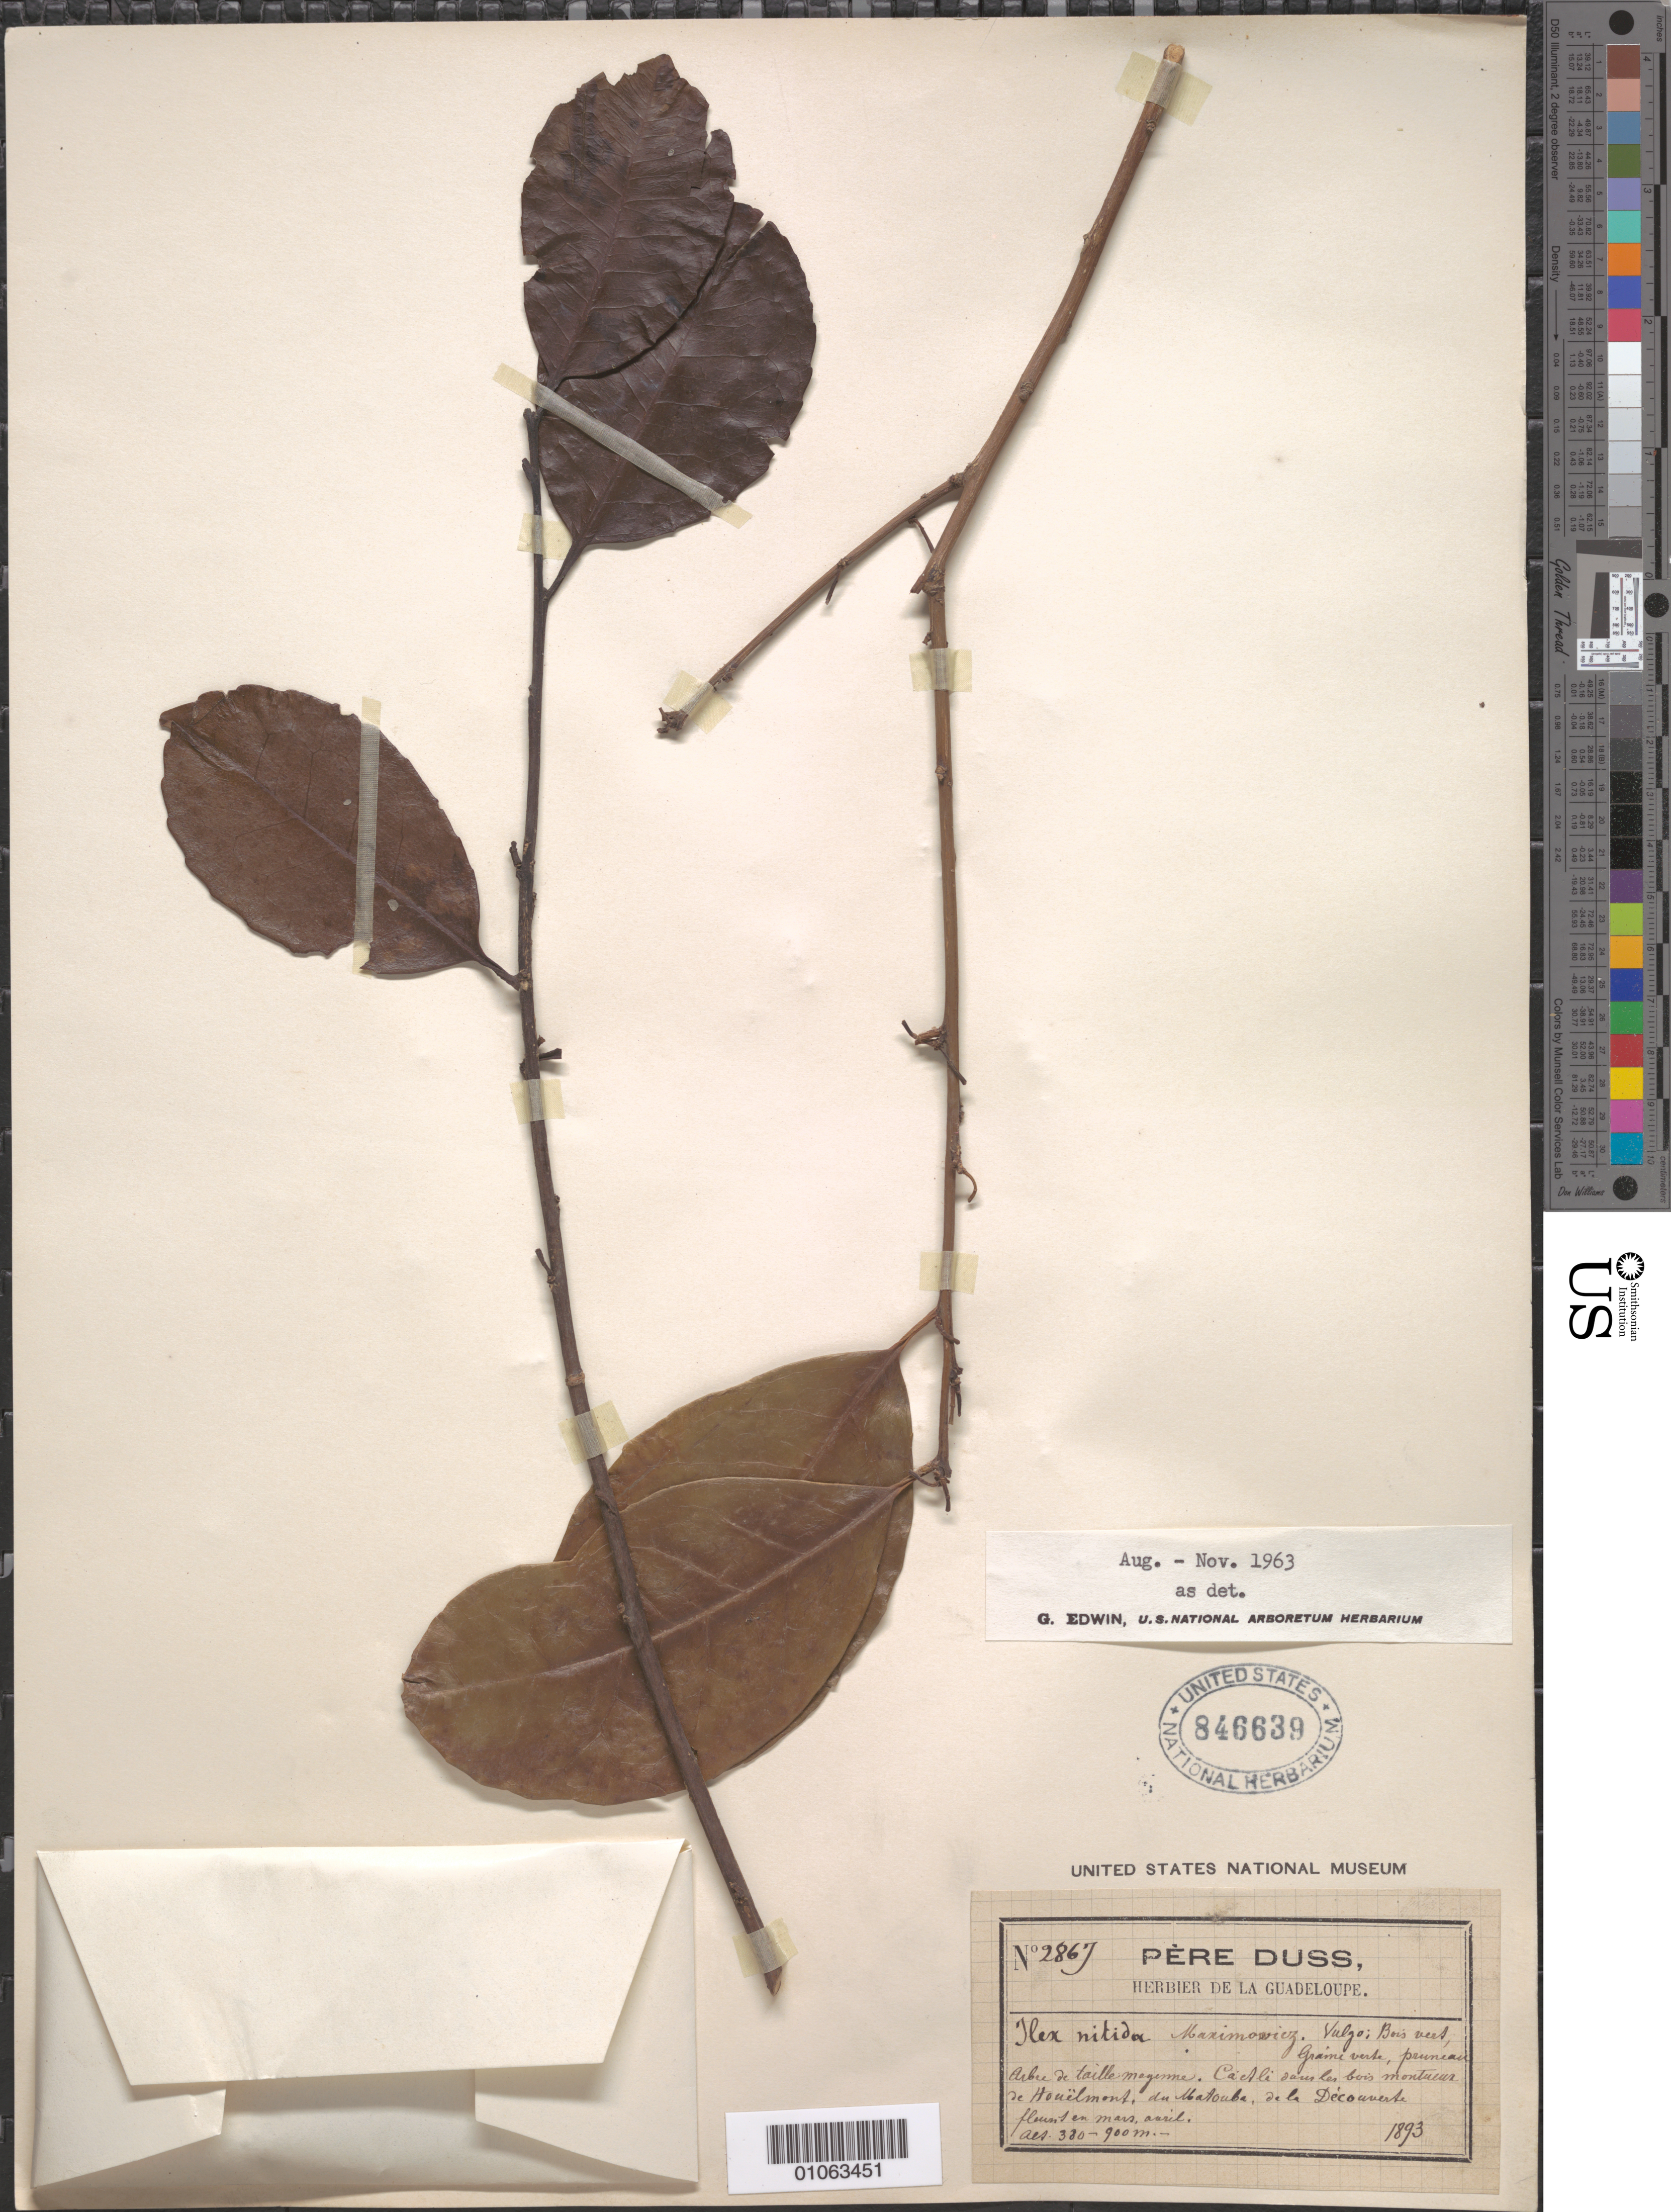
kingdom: Plantae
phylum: Tracheophyta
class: Magnoliopsida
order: Aquifoliales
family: Aquifoliaceae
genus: Ilex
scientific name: Ilex nitida f. nitida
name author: (Vahl) Maxim.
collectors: Père Duss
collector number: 286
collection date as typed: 01 Jan 1893 to 31 Dec 1893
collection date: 1893-01-01/1893-12-31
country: Guadeloupe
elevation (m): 380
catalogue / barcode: US 846639